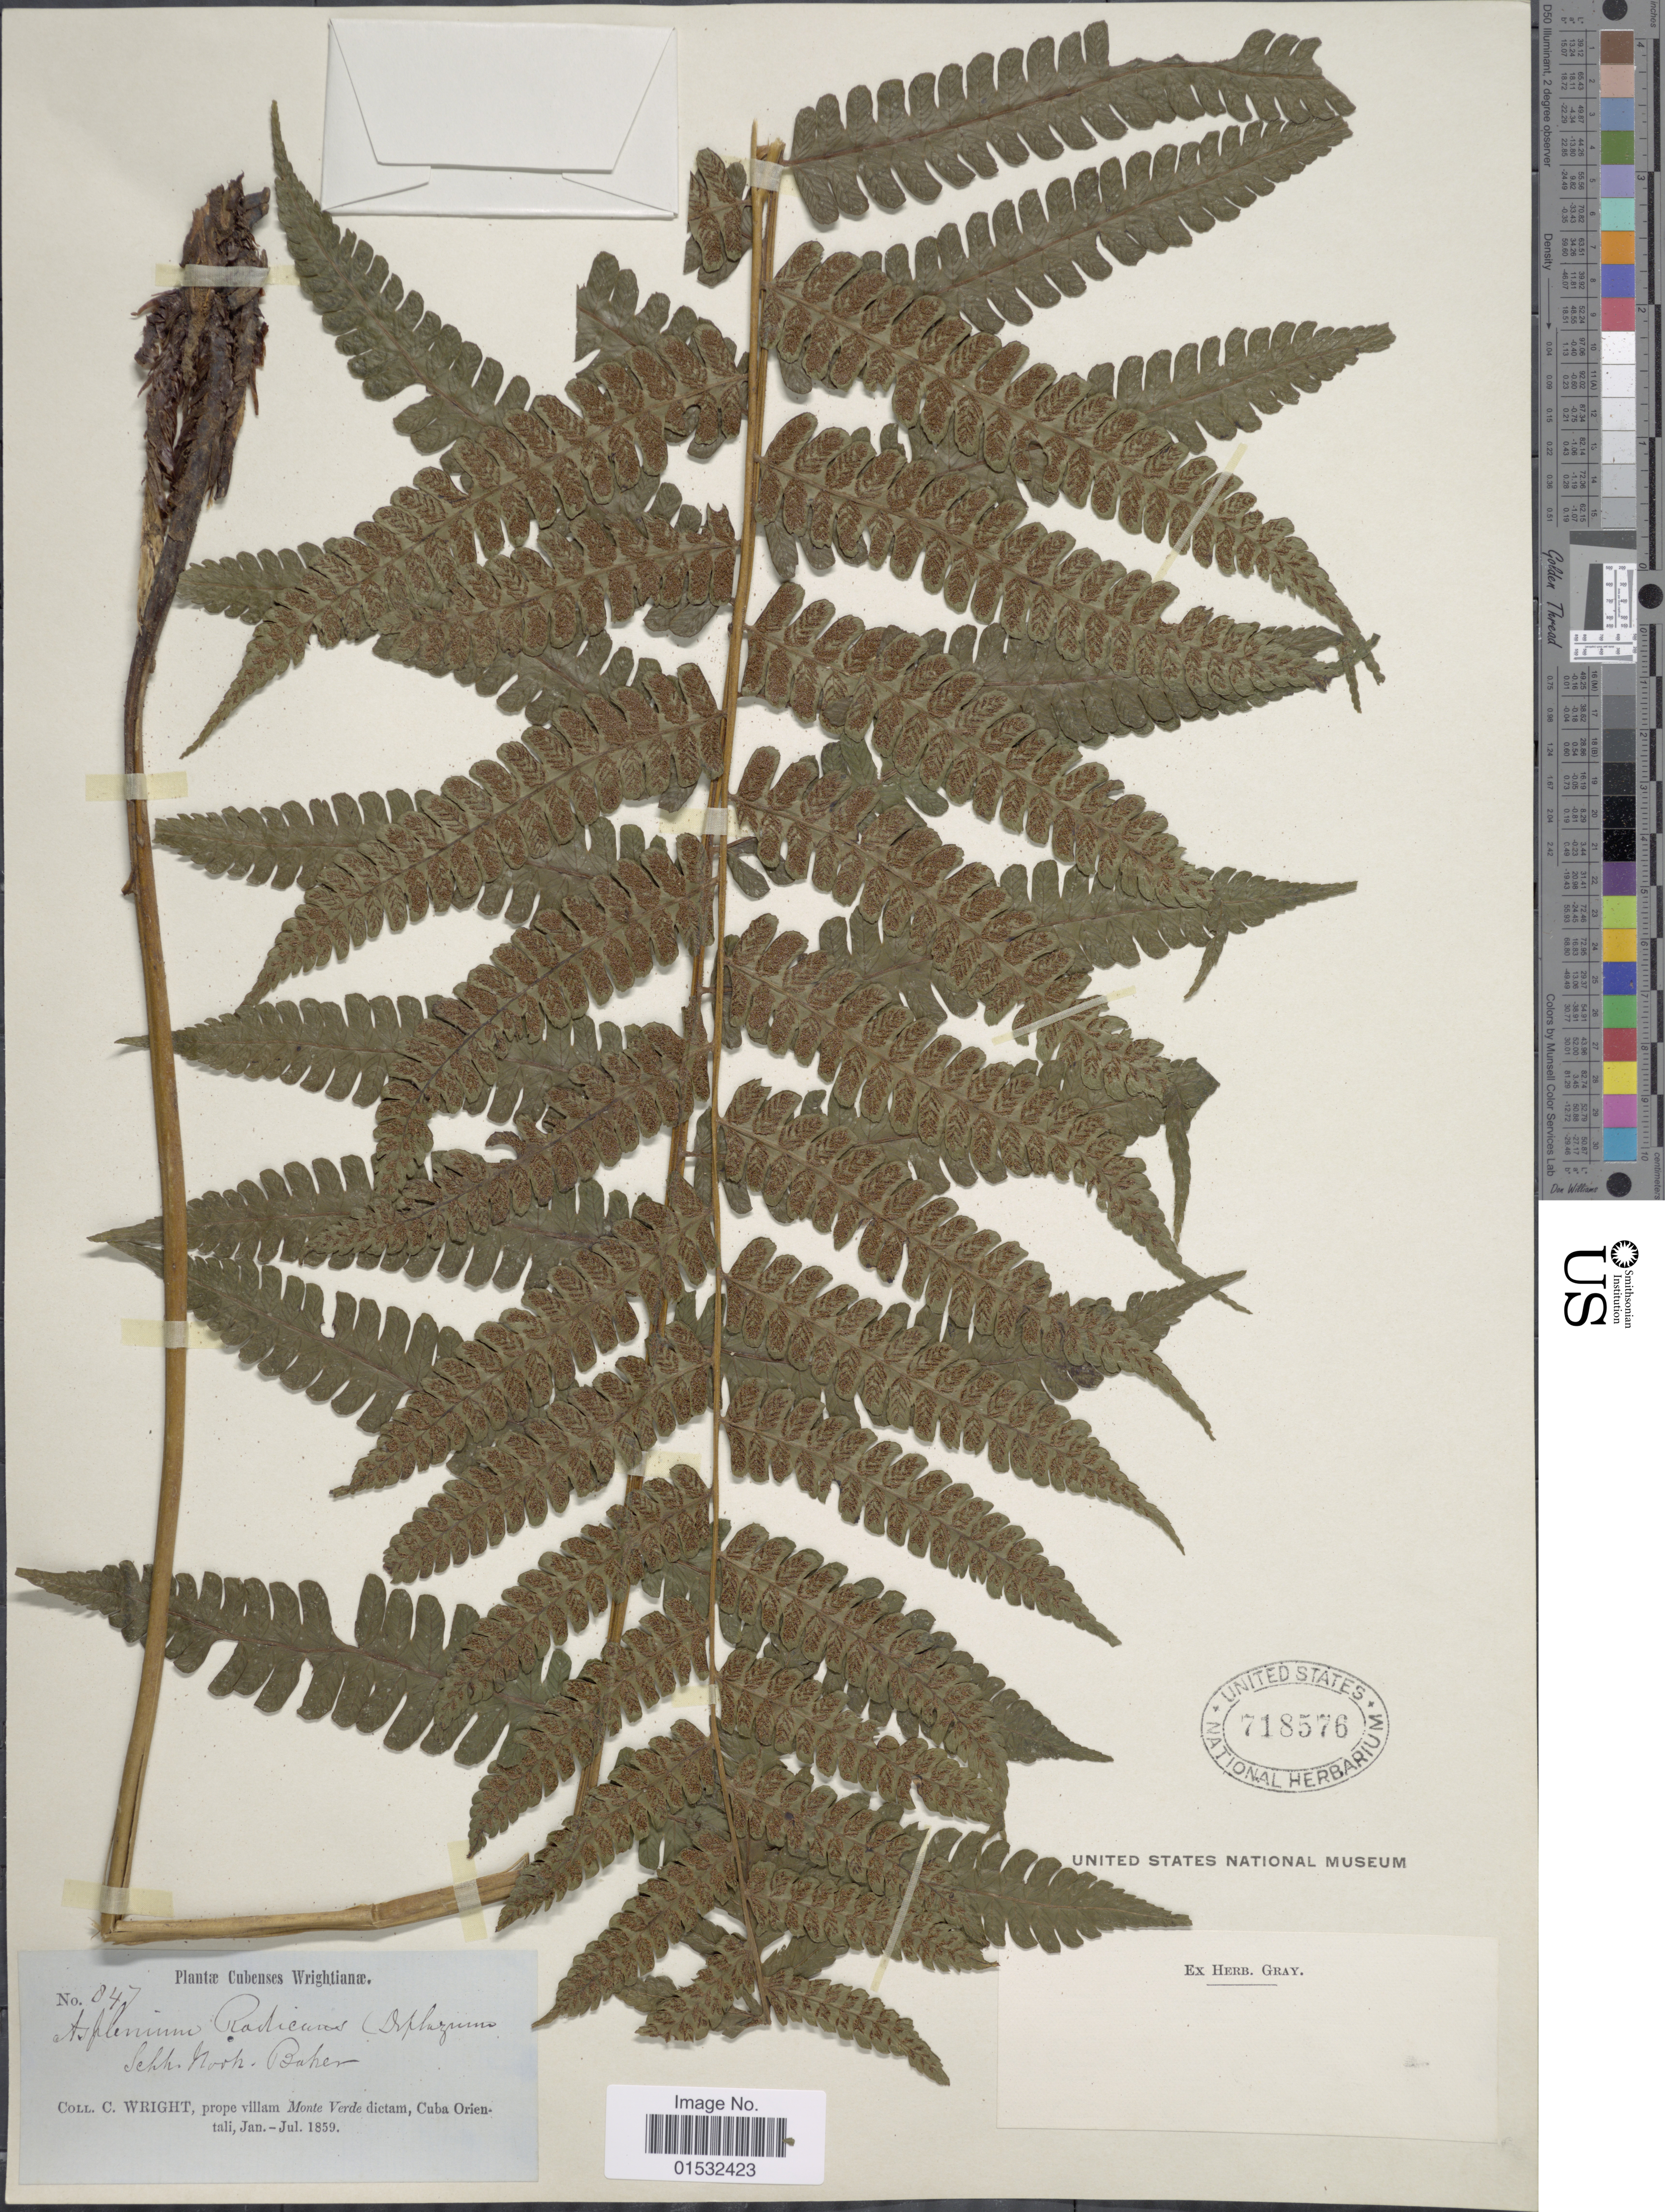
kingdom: Plantae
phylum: Tracheophyta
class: Polypodiopsida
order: Polypodiales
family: Athyriaceae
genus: Diplazium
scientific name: Diplazium striatum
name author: (L.) C. Presl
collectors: C. Wright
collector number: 847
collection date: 1859-01/1859-07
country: Cuba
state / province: Oriente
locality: Prope villam Monte Verde dictam, Cuba Orientali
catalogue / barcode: US 718576